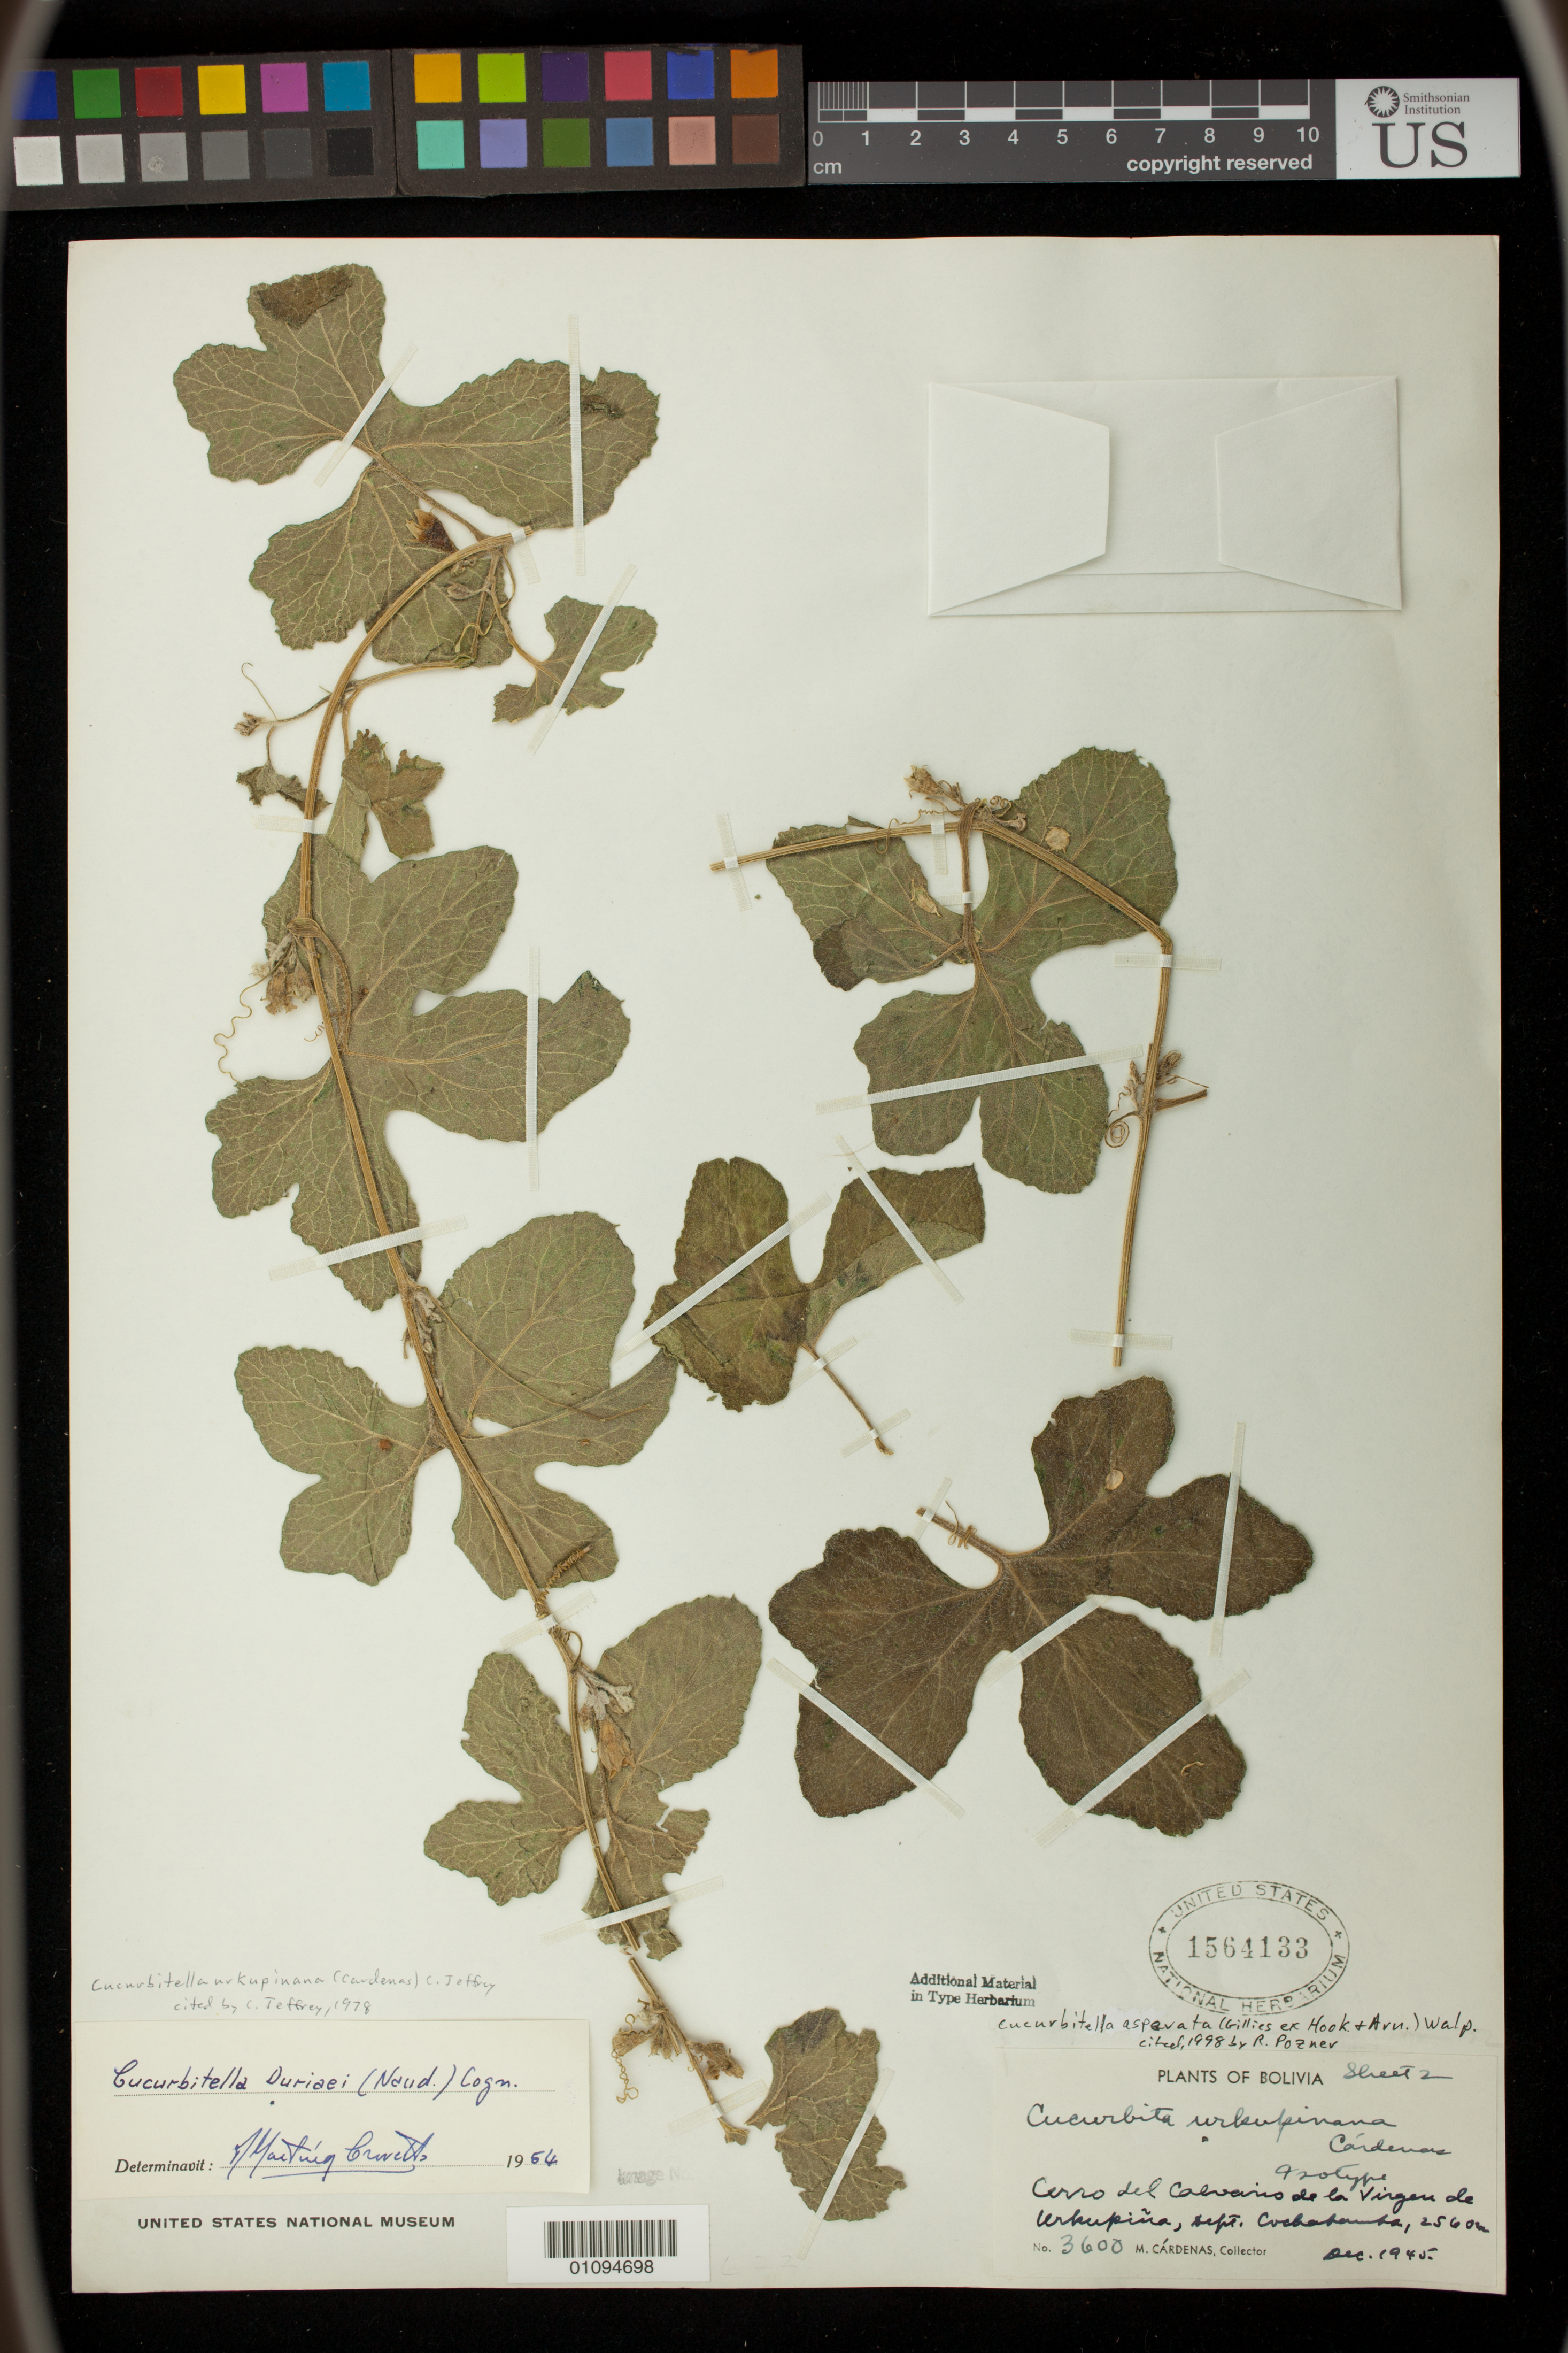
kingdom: Plantae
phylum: Tracheophyta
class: Magnoliopsida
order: Cucurbitales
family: Cucurbitaceae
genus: Cucurbita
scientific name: Cucurbita urkupinana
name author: Cárdenas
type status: Isotype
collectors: M. Cárdenas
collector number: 3600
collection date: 1945-12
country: Bolivia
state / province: Cochabamba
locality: Cerro del Calvario, near Quillacello.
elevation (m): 2560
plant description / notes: Date on label is Dec 1945. Possible error. Sheet 1 (BC 00146705) has the original label with date Dec 1946; this is Sheet 2 and label was written by US National Herbarium.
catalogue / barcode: US 1564133